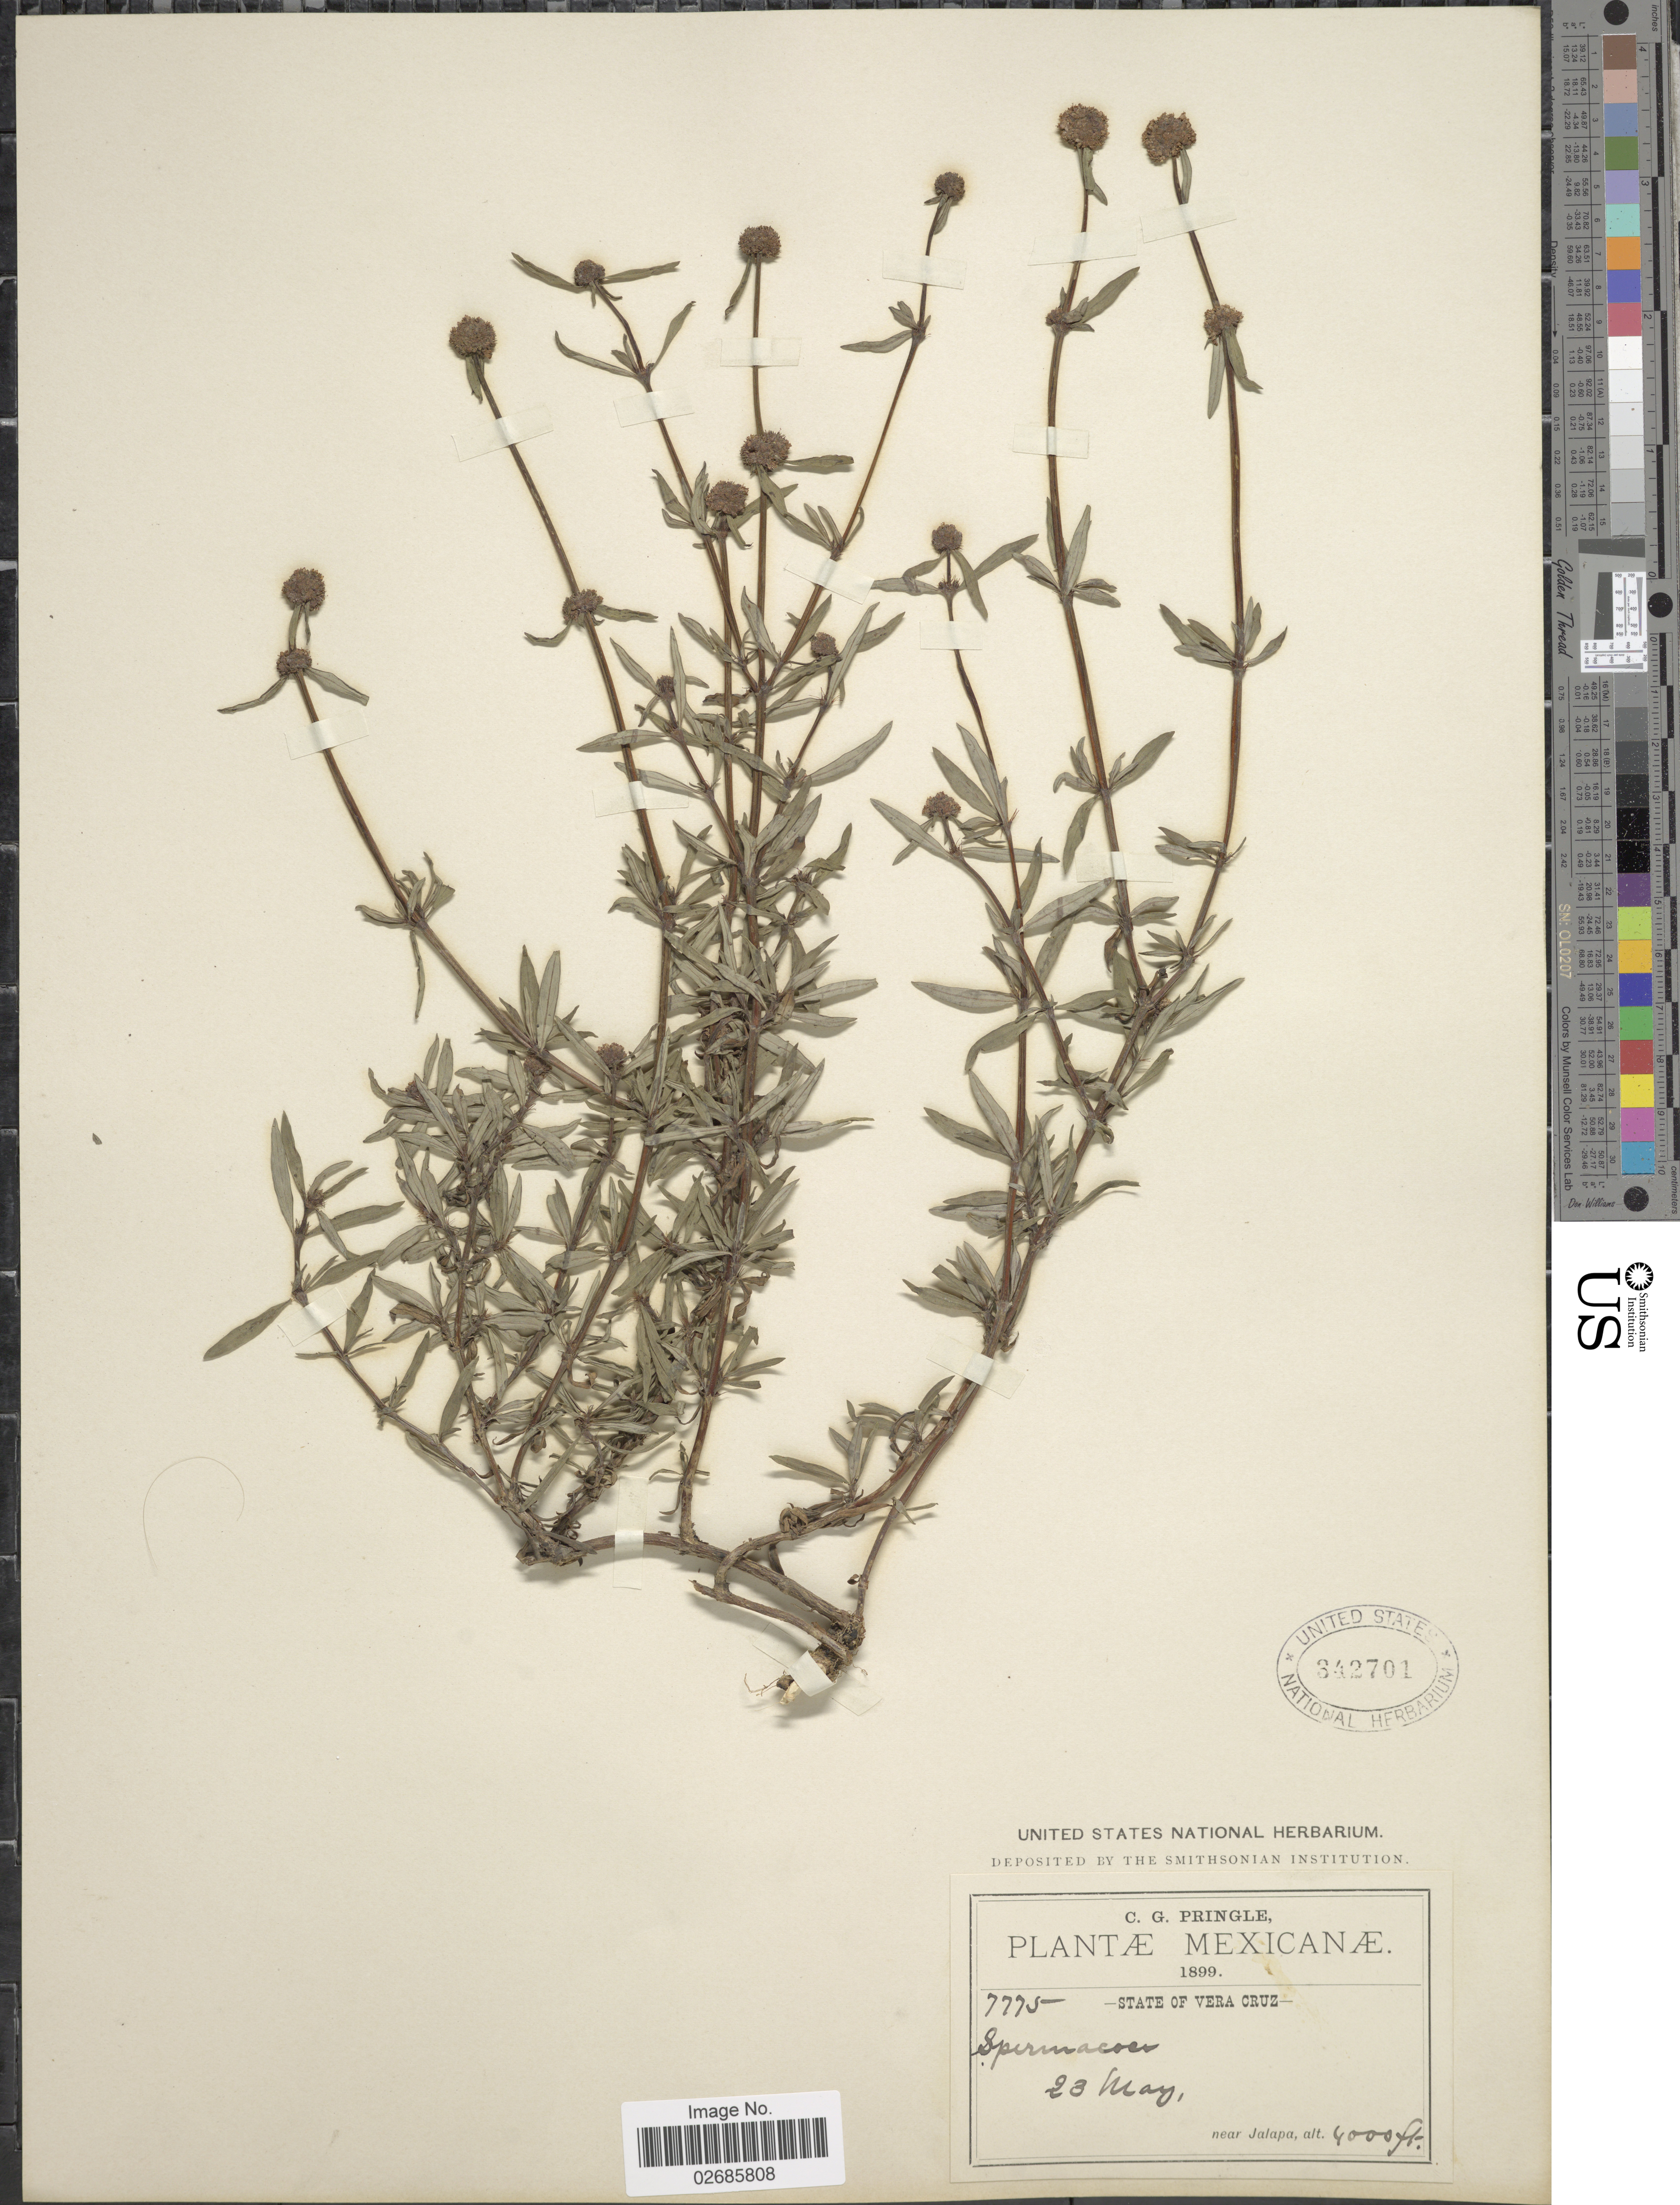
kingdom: Plantae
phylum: Tracheophyta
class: Magnoliopsida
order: Gentianales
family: Rubiaceae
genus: Borreria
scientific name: Borreria sp.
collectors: C. G. Pringle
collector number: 7775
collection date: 1899-05-23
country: Mexico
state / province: Veracruz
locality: State of Vera Cruz, near Jalapa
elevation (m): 1219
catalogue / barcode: US 342701